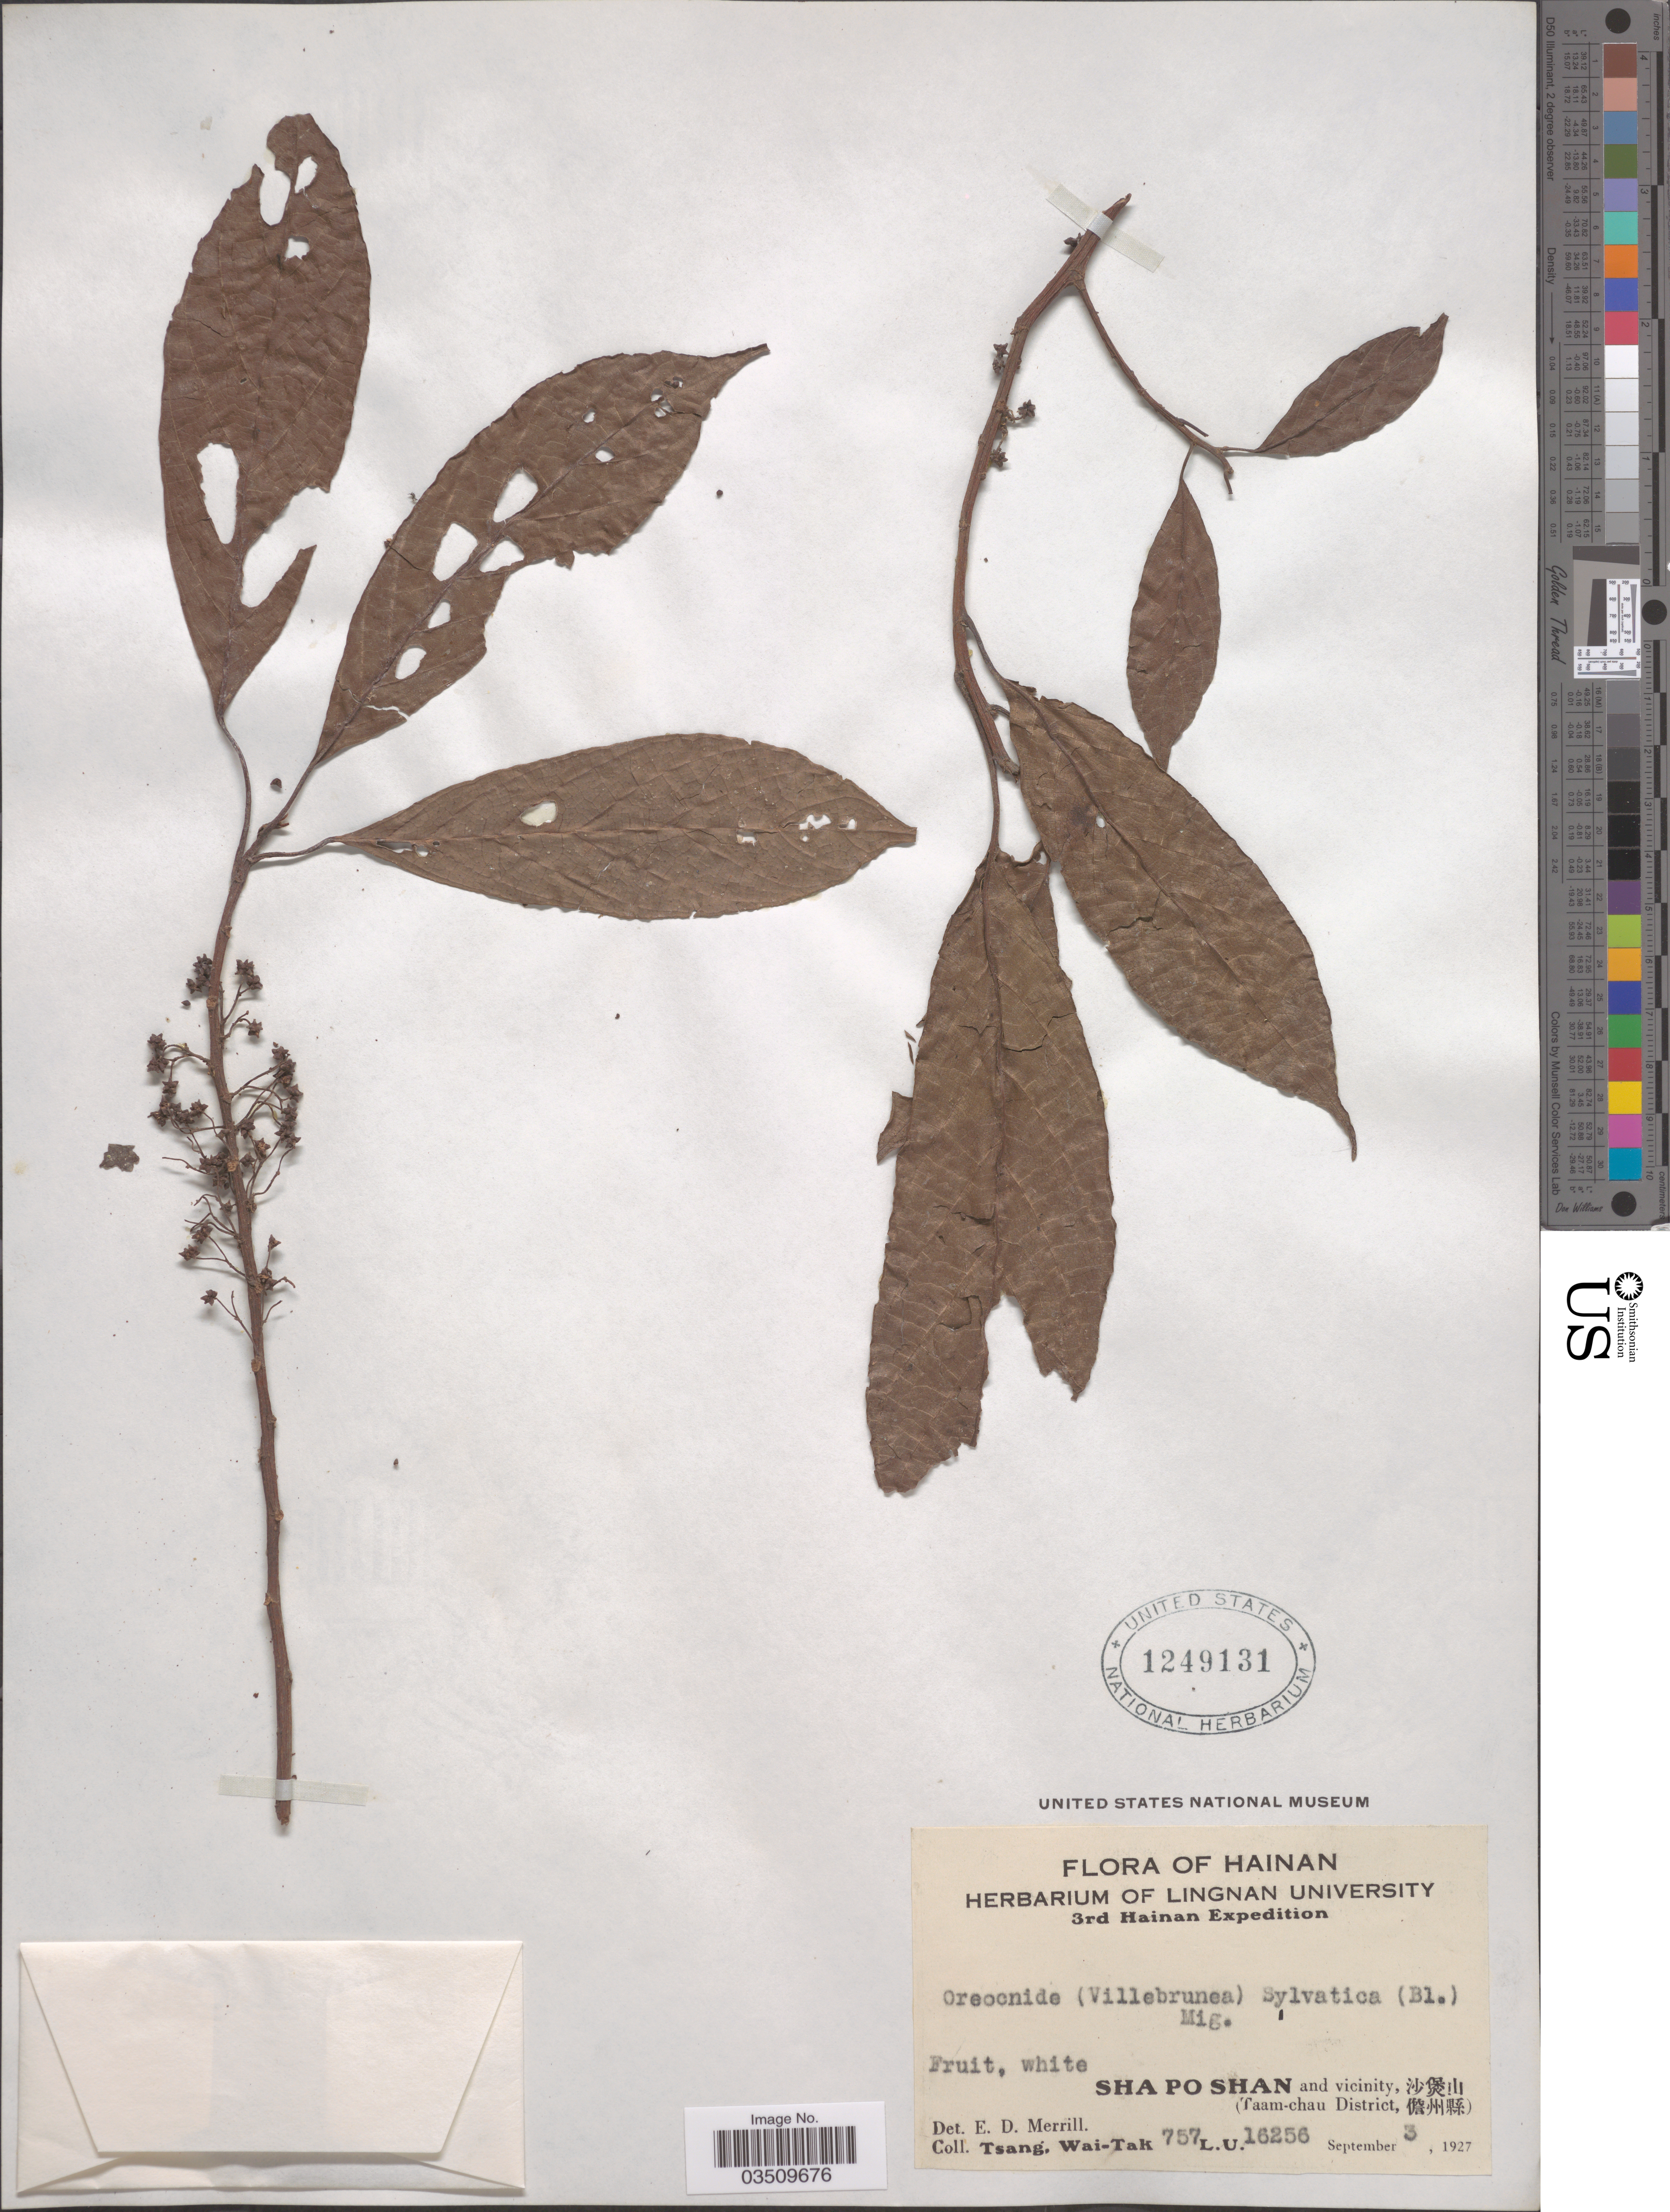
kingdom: Plantae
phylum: Tracheophyta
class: Magnoliopsida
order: Rosales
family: Urticaceae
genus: Oreocnide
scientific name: Oreocnide rubescens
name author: (Blume) Miq.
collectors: W. T. Tsang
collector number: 757LU16256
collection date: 1927-09-03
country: China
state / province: Hainan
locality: Sha Po Shan and vicinity, x. (Taam-chau District, x).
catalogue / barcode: US 1249131